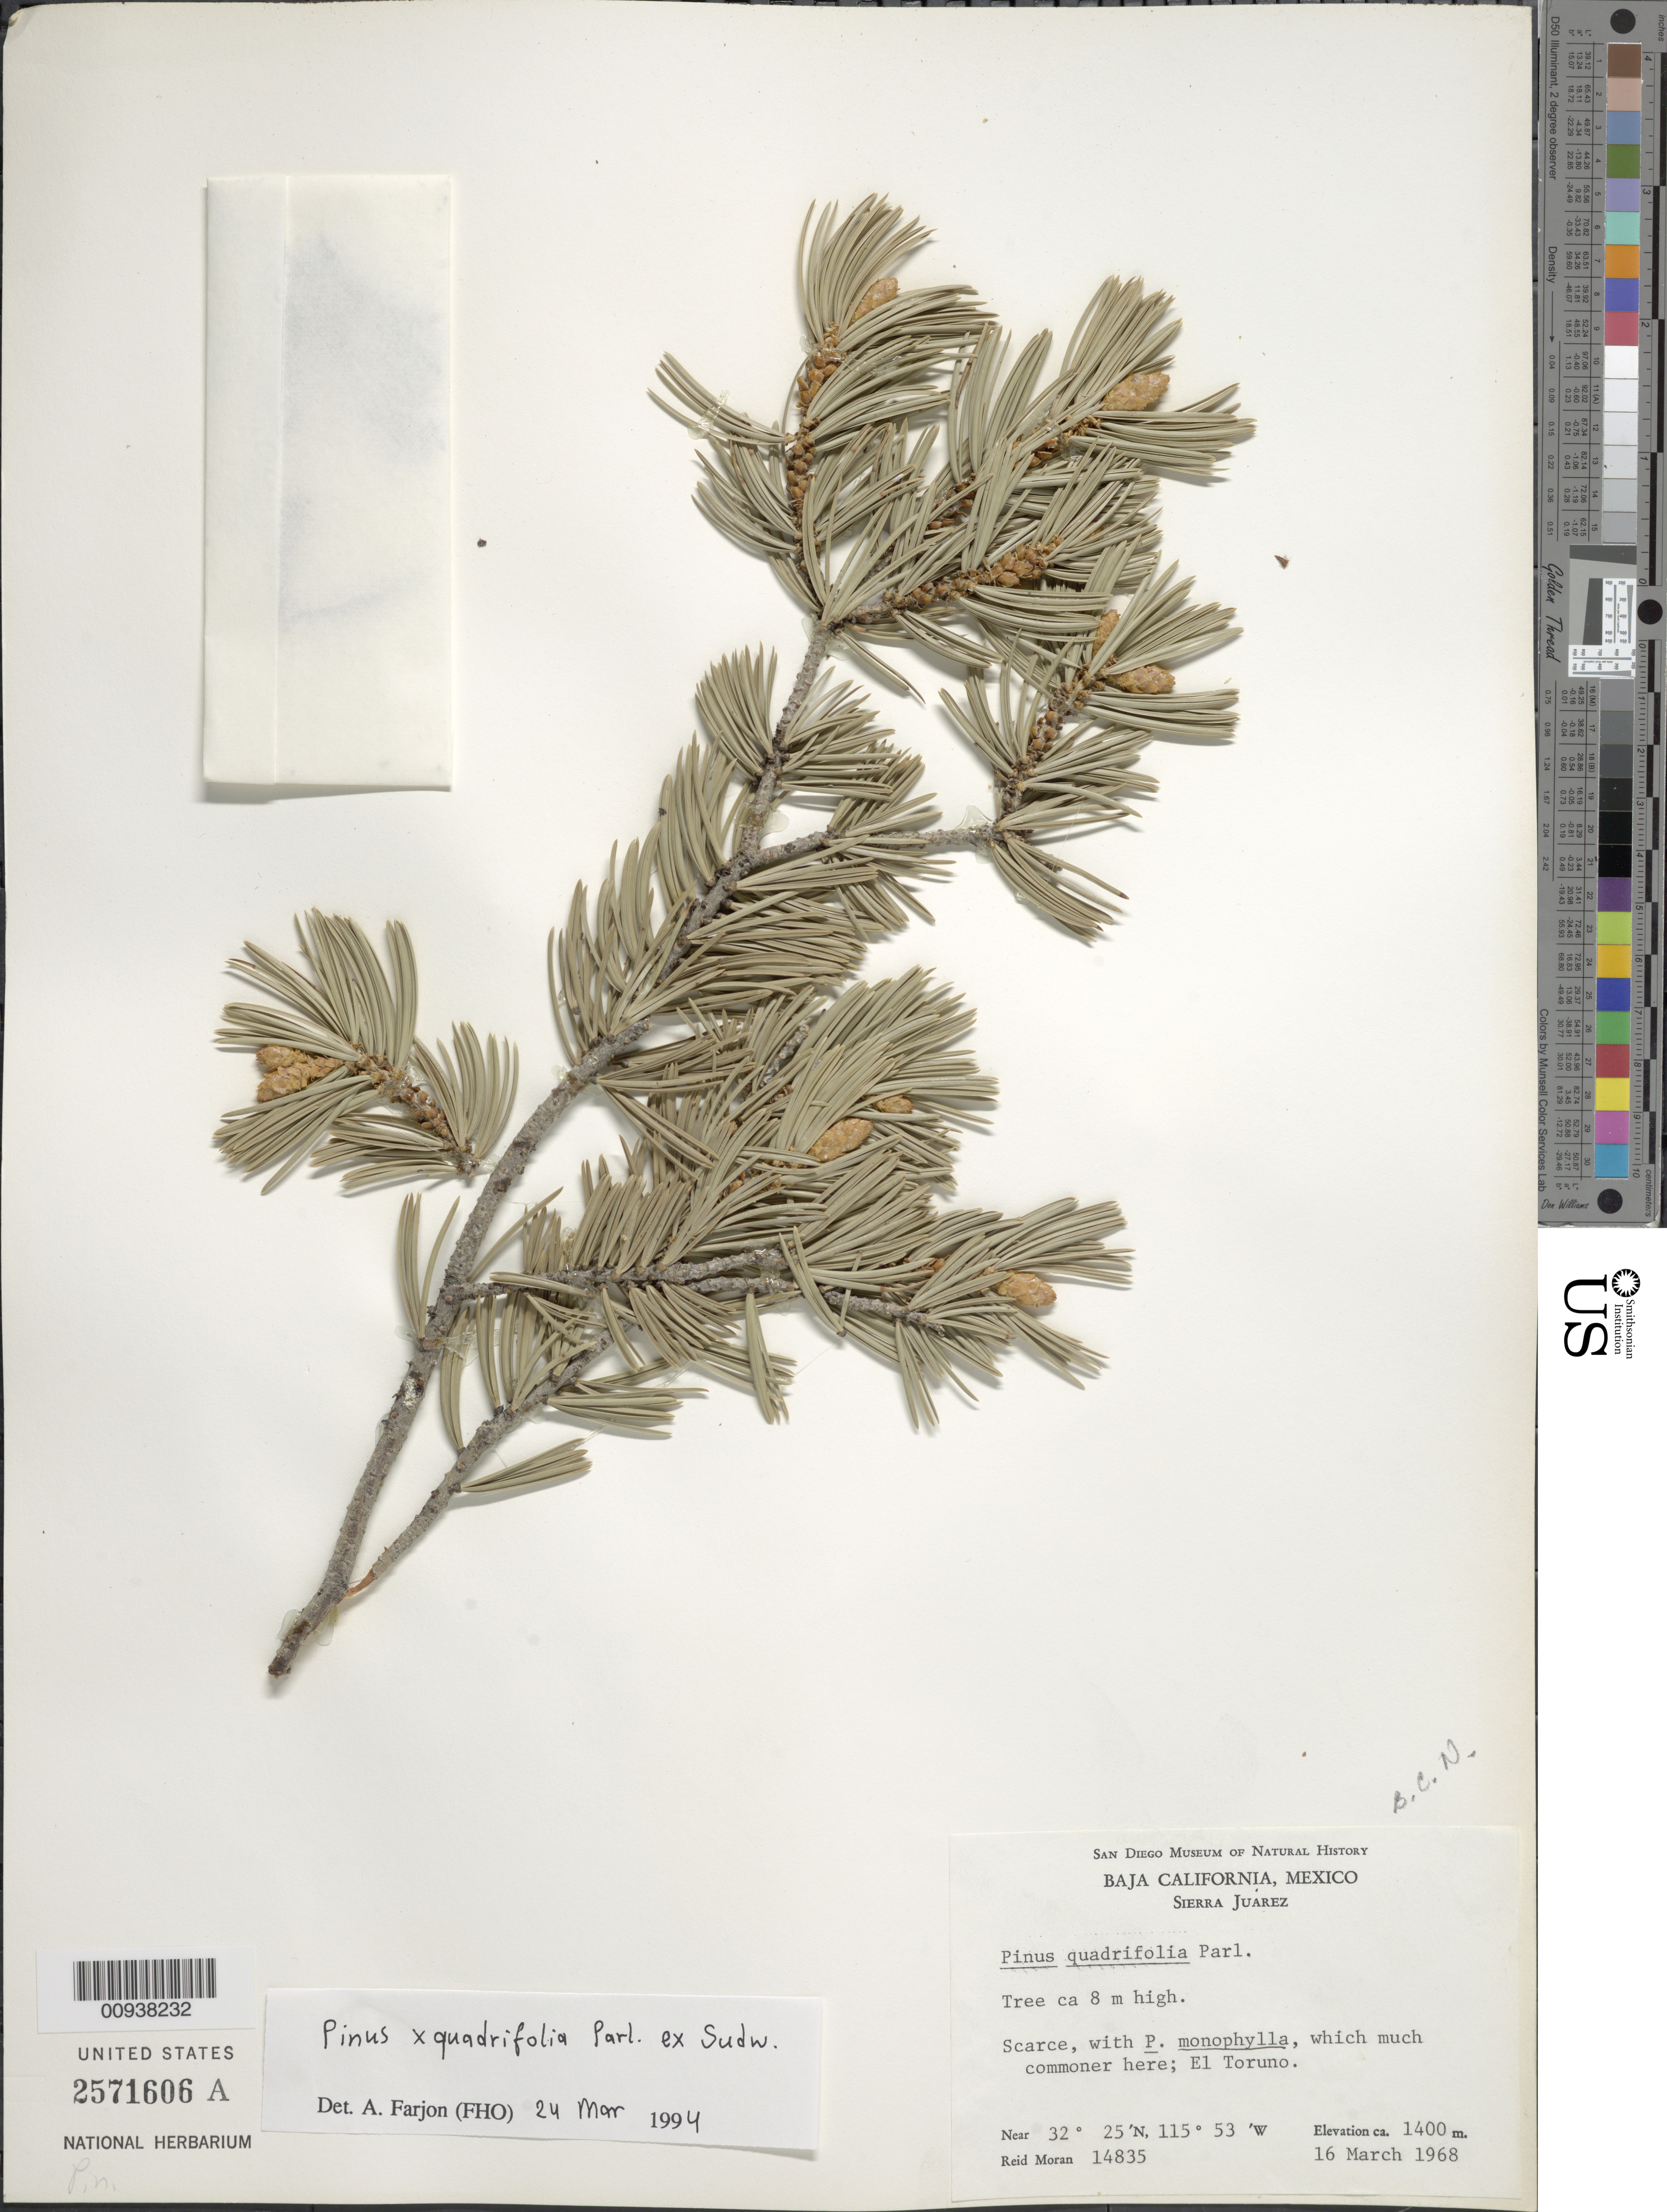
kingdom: Plantae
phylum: Tracheophyta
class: Pinopsida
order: Pinales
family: Pinaceae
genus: Pinus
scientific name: Pinus x quadrifolia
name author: Parl. ex Sudw.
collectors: R. V. Moran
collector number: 14835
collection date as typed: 16 Mar 1968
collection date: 1968-03-16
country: Mexico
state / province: Baja California Norte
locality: El Toruno. Sierra Juárez.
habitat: With P. monophylla, which much commoner here.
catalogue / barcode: US 2571606A